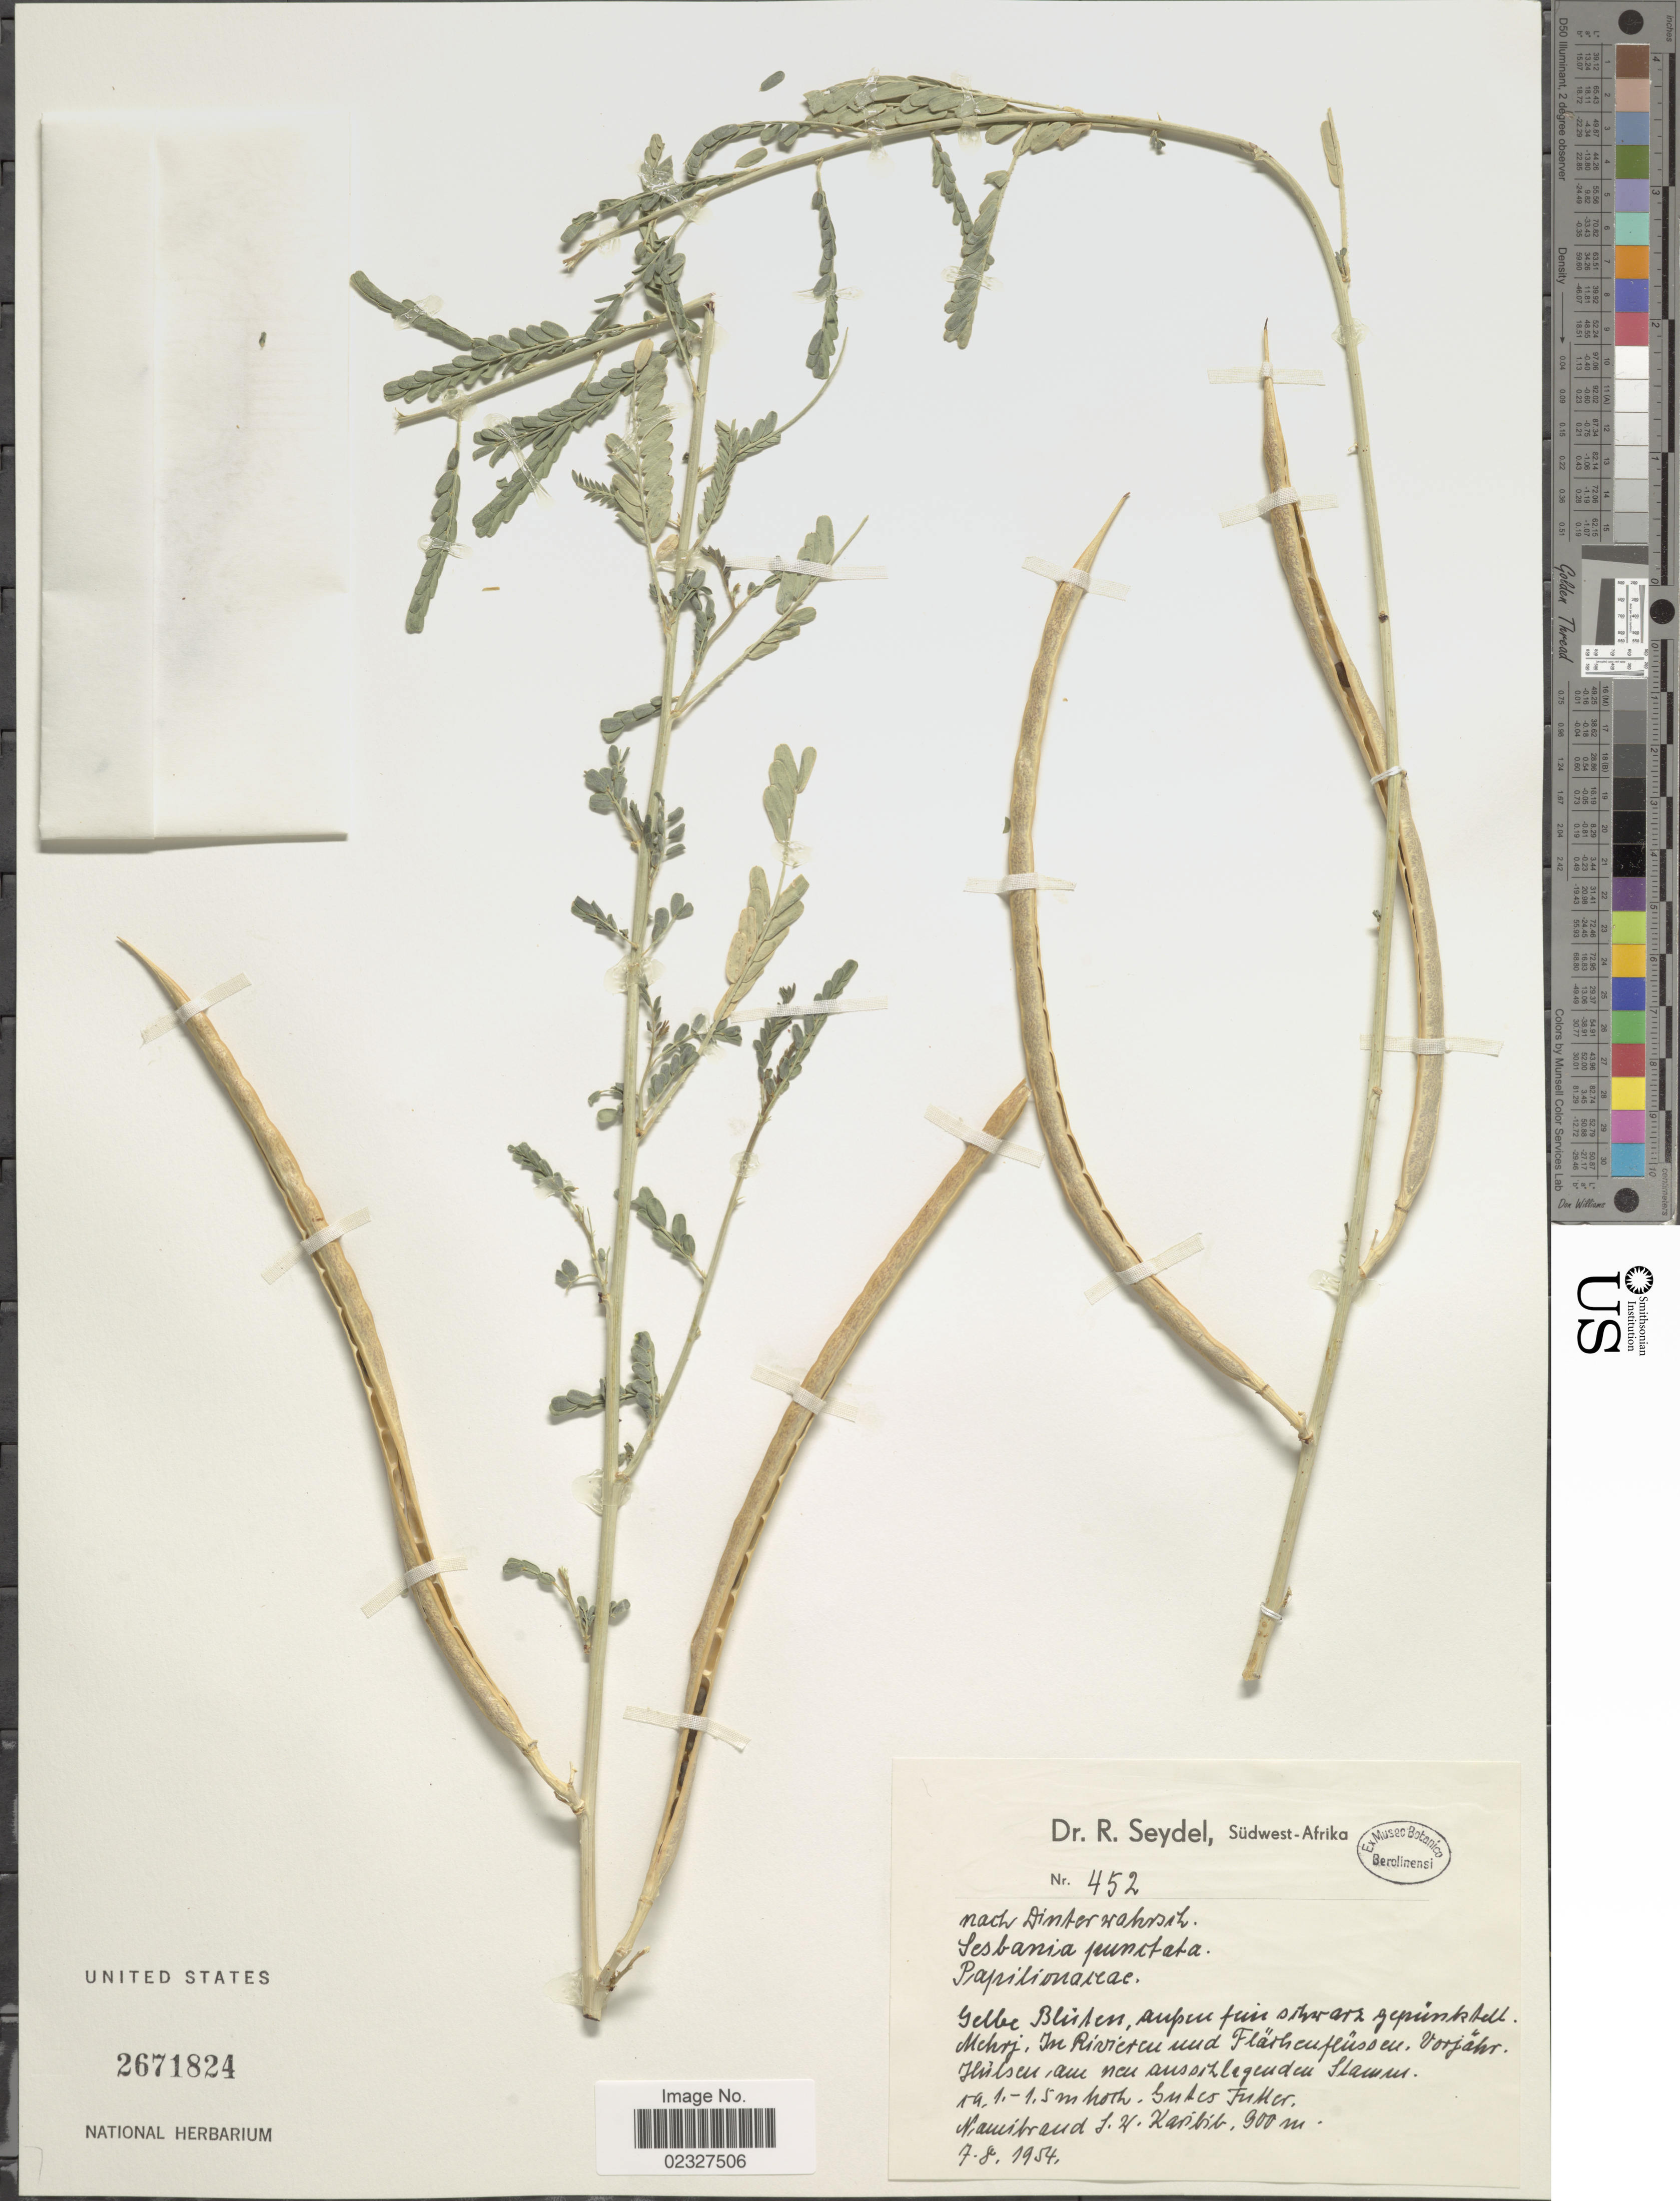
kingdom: Plantae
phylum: Tracheophyta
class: Magnoliopsida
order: Fabales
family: Fabaceae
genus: Sesbania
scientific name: Sesbania punctata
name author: DC.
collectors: R. Seydel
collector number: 452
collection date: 1954-08-07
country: Namibia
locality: Sudwest-Afrika. Namibrand S.W. Karibib.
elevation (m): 900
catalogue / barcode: US 2671824